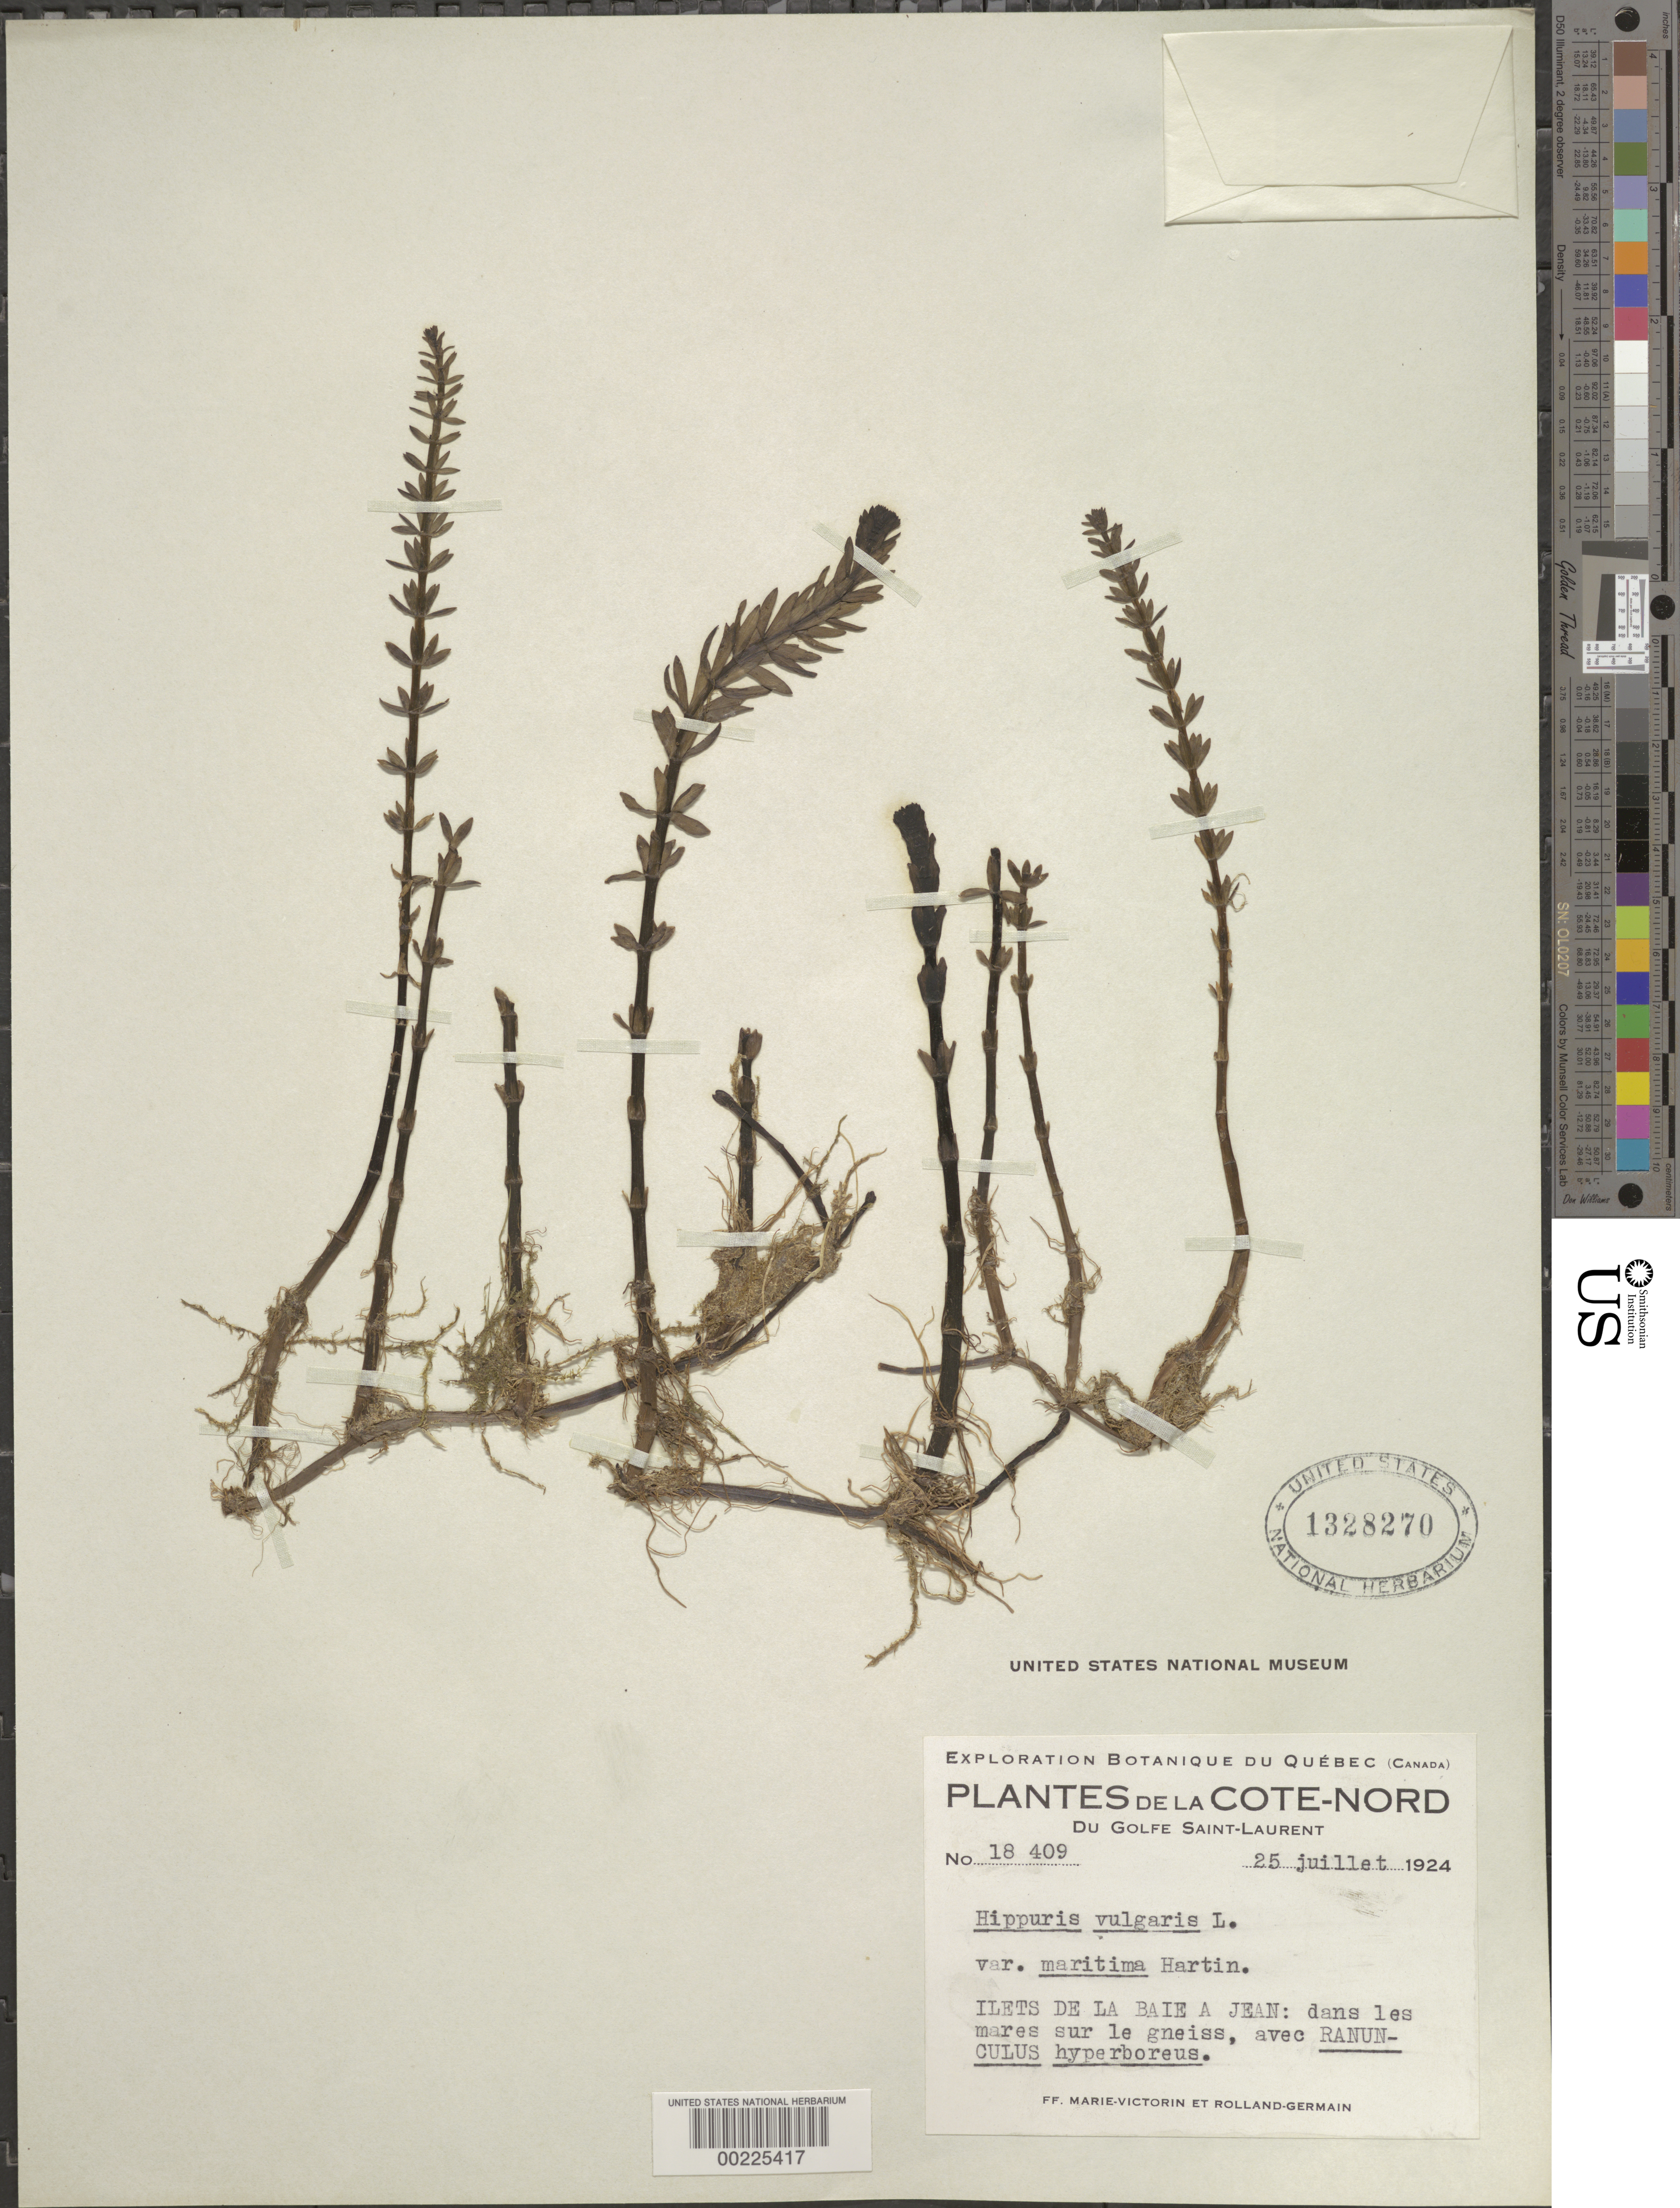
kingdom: Plantae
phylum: Tracheophyta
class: Magnoliopsida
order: Lamiales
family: Plantaginaceae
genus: Hippuris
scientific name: Hippuris vulgaris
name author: L.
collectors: Fr. Marie-Victorin & Rolland-Germain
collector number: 18409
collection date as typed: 25 Jul 1924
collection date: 1924-07-25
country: Canada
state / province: Quebec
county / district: Charlevoix-est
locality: Ilets de la baie a jean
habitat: Within the ponds over gneiss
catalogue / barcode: US 1328270